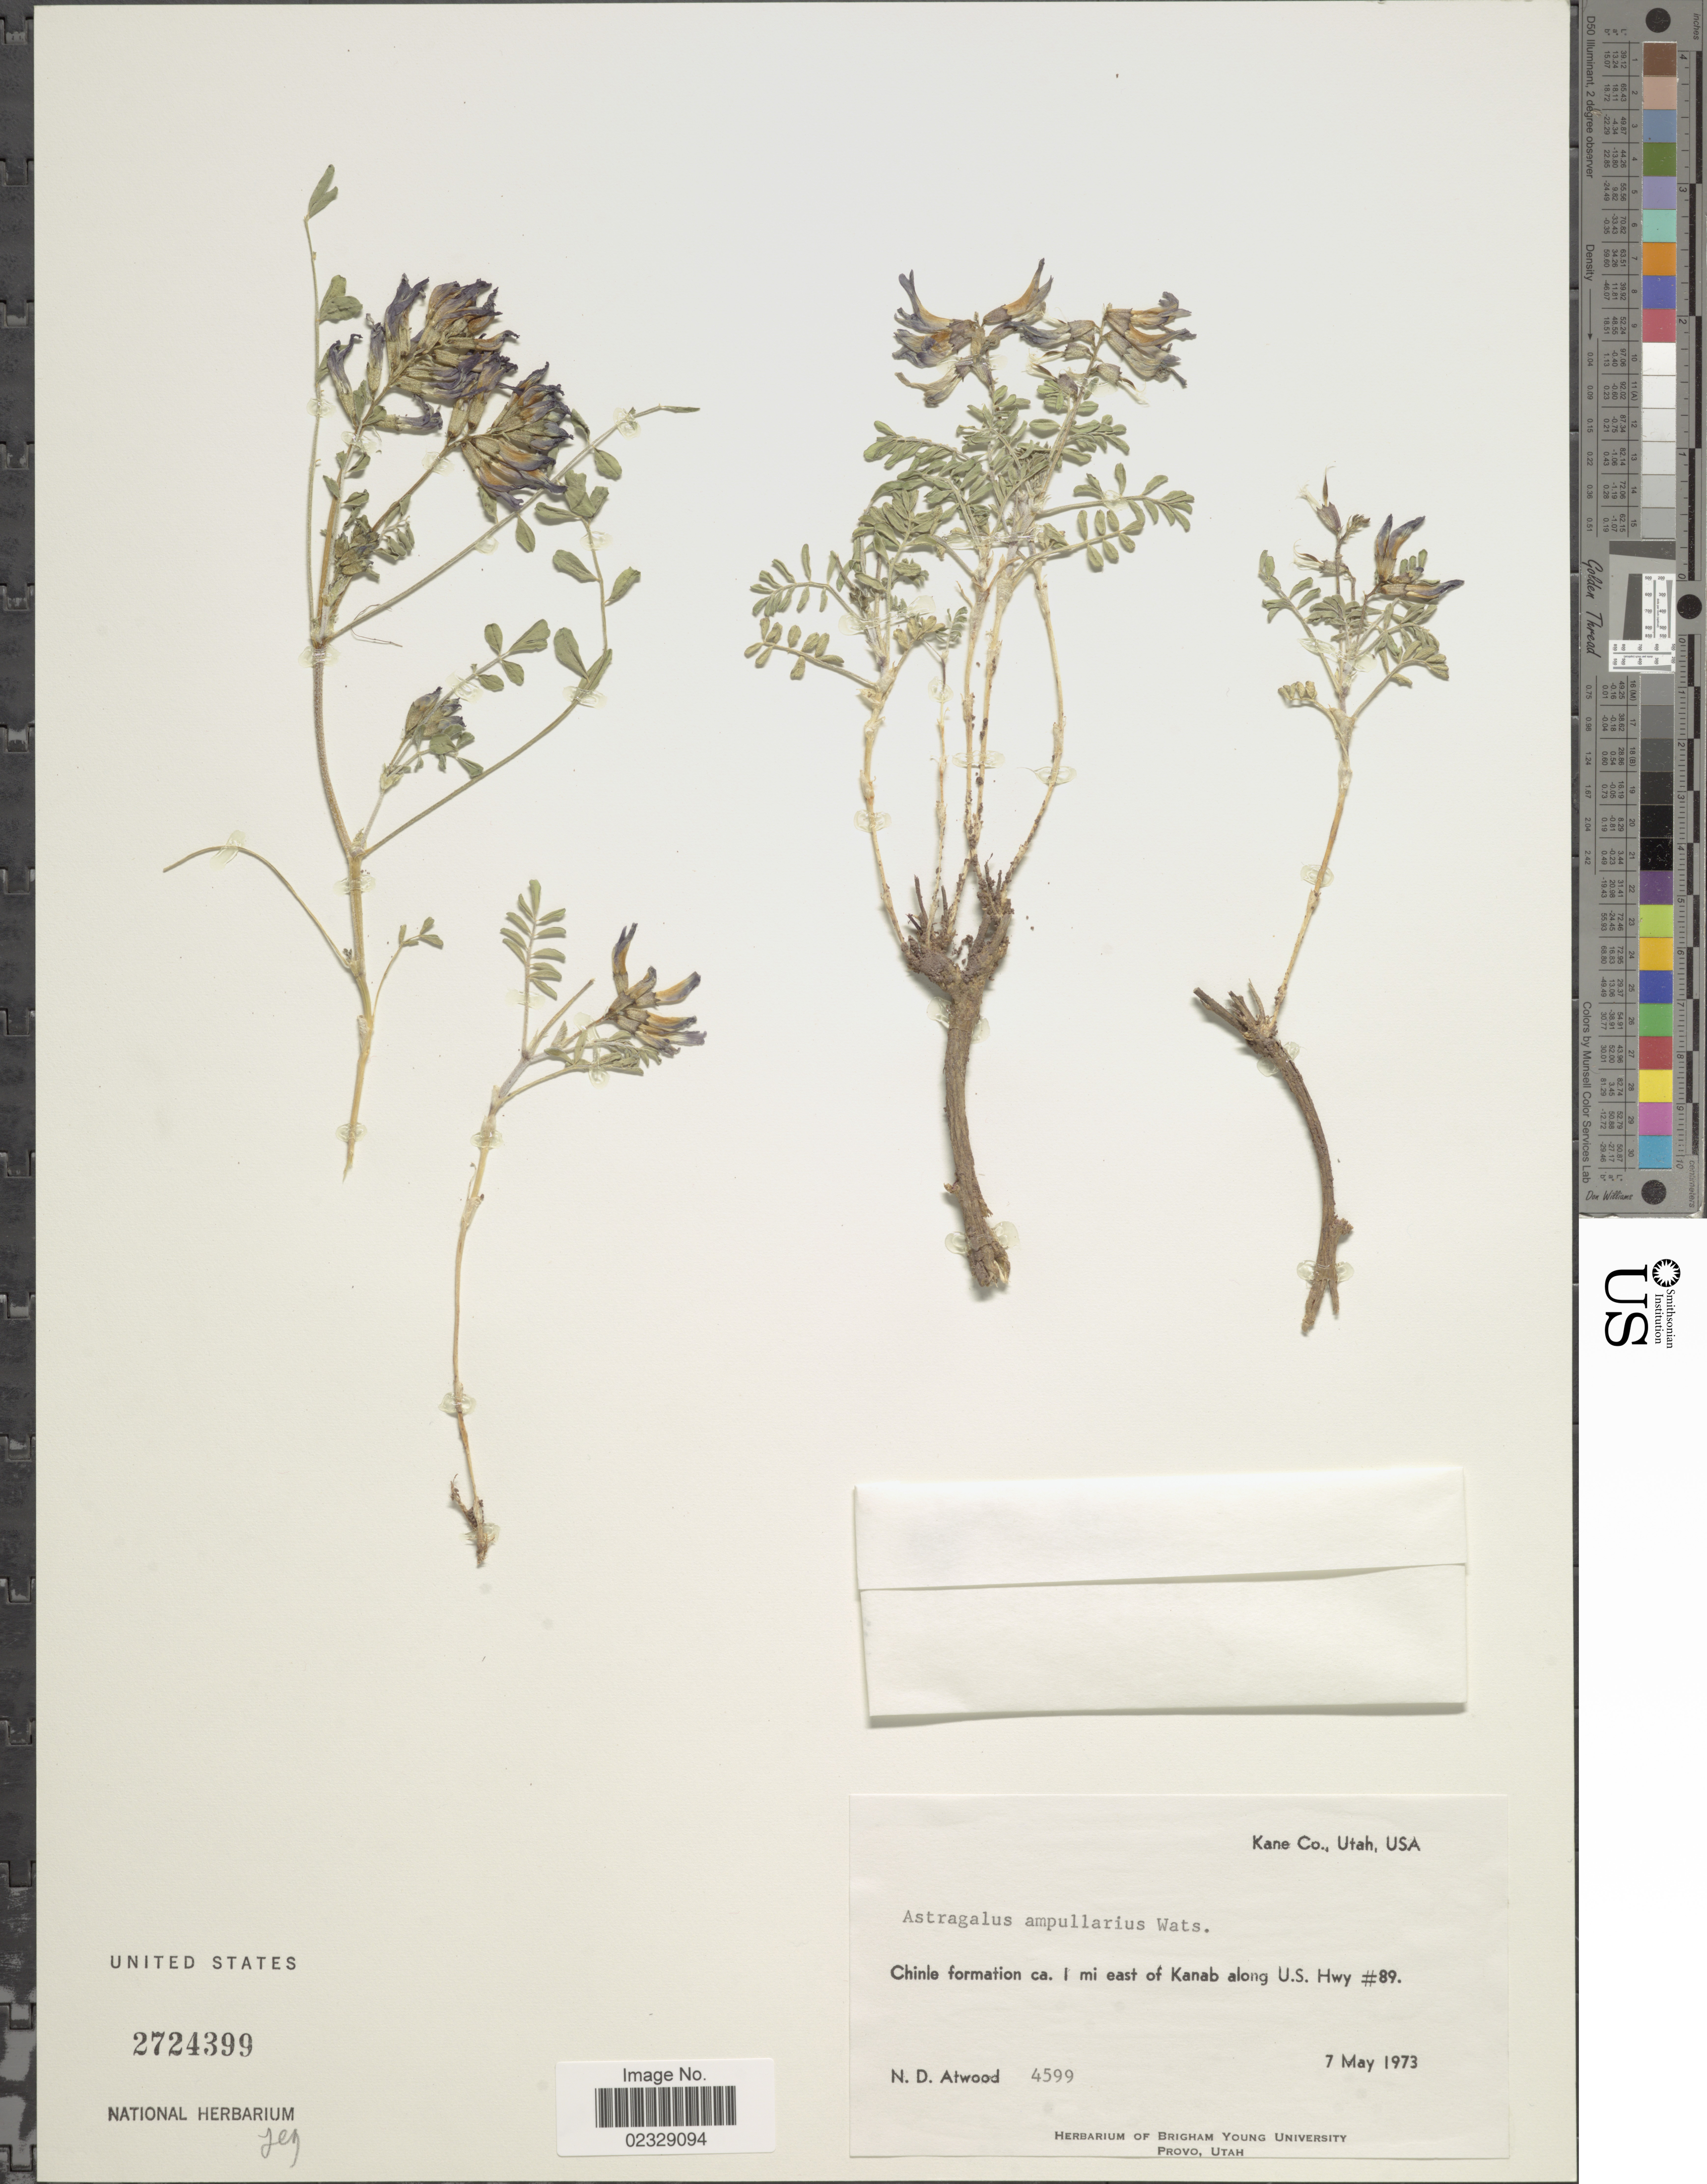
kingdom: Plantae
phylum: Tracheophyta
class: Magnoliopsida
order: Fabales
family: Fabaceae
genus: Astragalus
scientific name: Astragalus ampullarius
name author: S. Watson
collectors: N. Atwood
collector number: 4599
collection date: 1973-05-07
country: United States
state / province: Utah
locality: Kane Co., Chinle formation ca. 1 mi east of Kanab along U.S. Hwy #89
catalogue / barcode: US 2724399